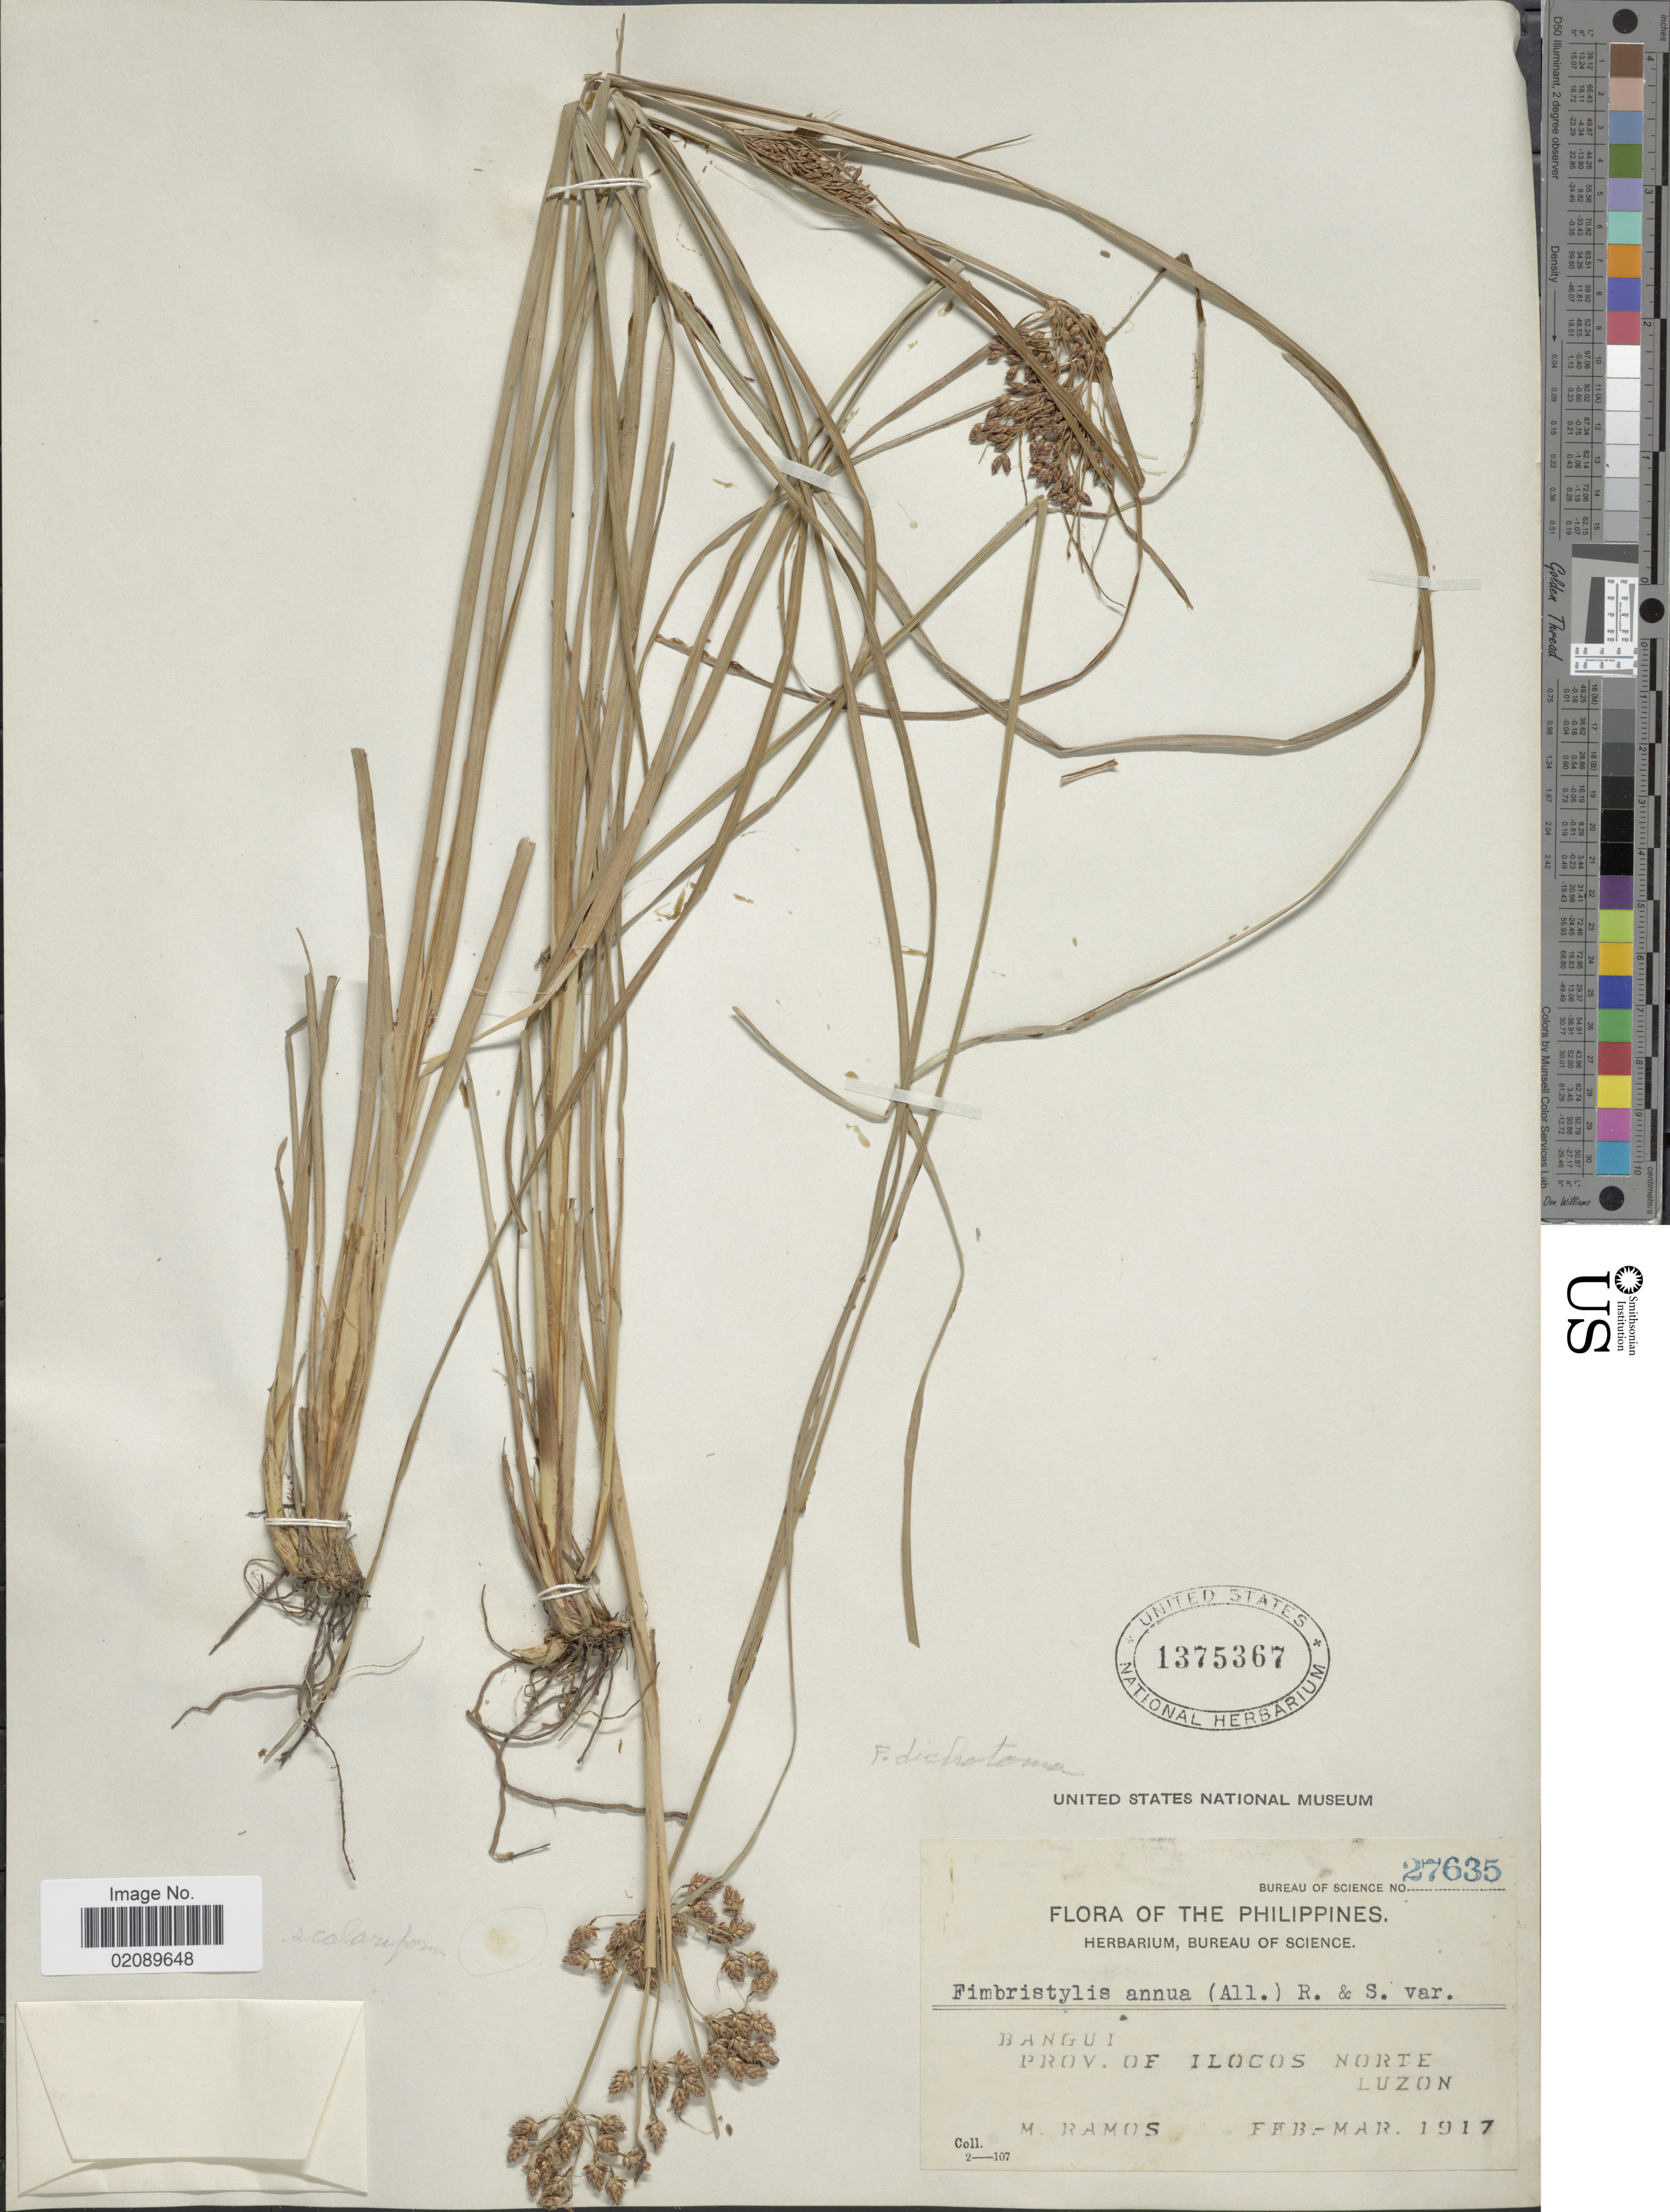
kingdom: Plantae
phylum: Tracheophyta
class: Liliopsida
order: Poales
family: Cyperaceae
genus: Fimbristylis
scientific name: Fimbristylis dichotoma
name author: (L.) Vahl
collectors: M. Ramos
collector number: Bureau of Science 27635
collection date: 1917-02/1917-03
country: Philippines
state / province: Ilocos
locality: Bangui, Prov. of Ilocos Norte, Luzon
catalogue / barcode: US 1375367